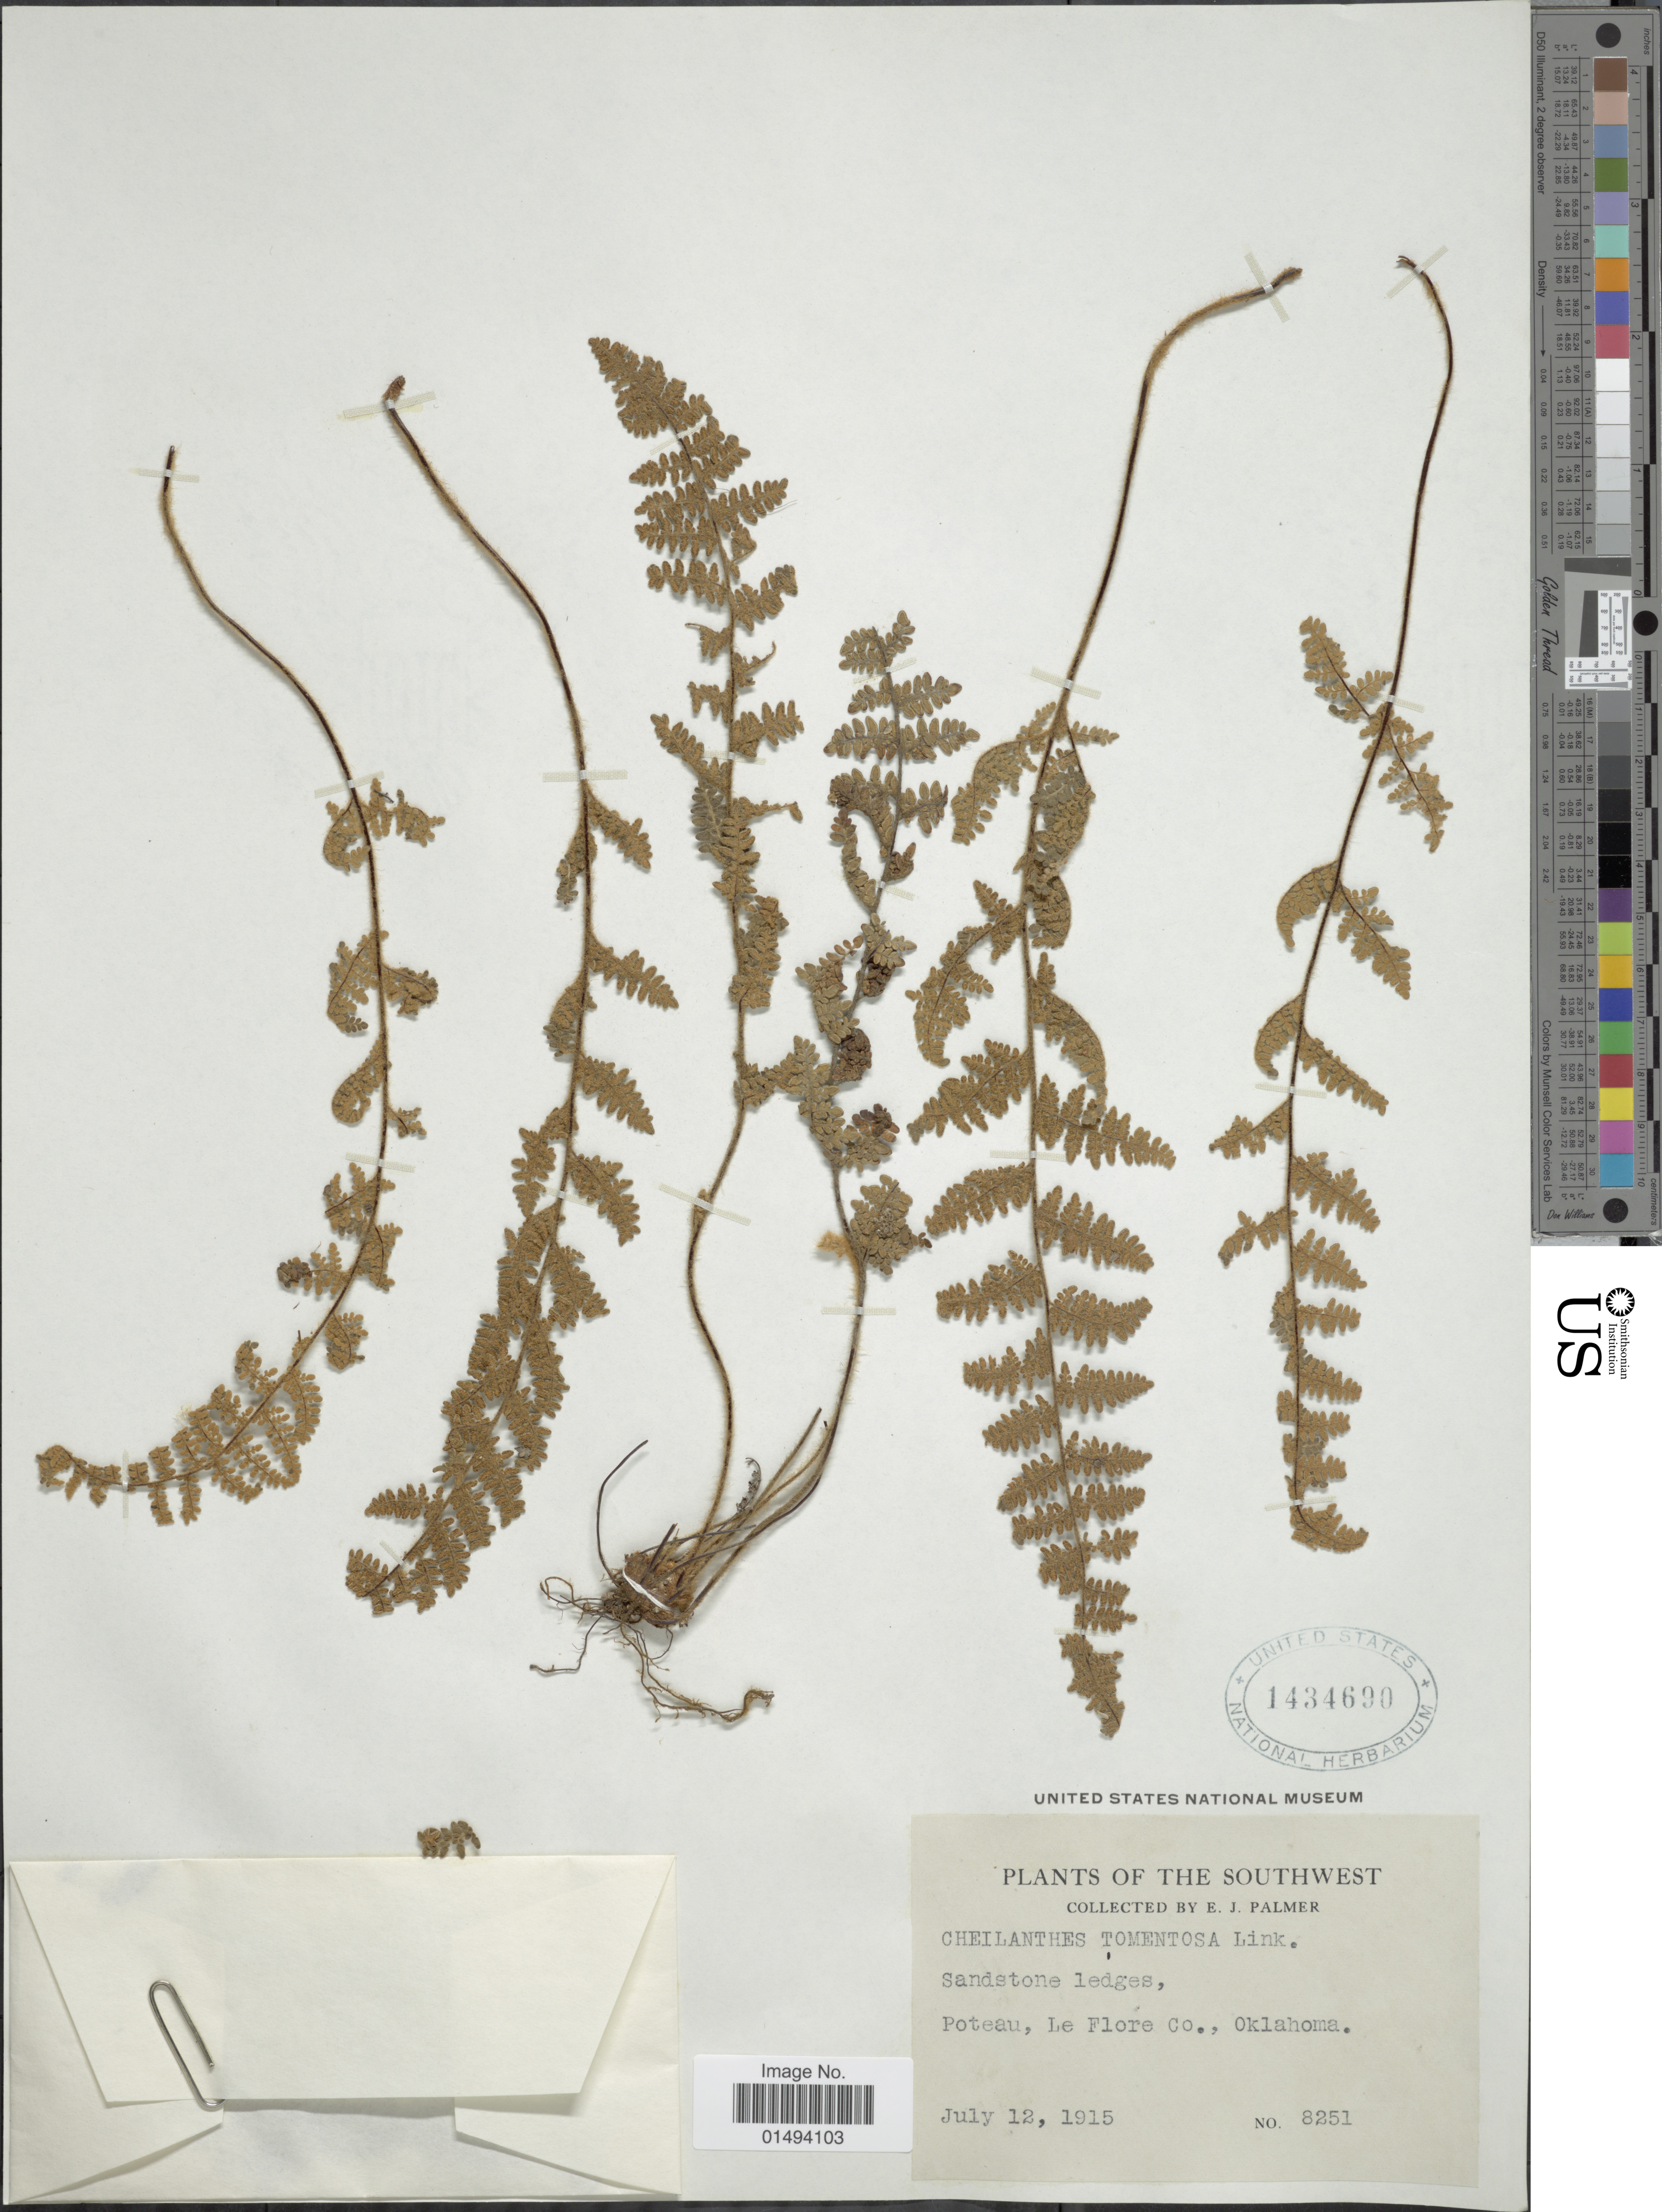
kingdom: Plantae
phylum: Tracheophyta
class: Polypodiopsida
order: Polypodiales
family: Pteridaceae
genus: Myriopteris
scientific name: Myriopteris tomentosa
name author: (Link) Fée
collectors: E. J. Palmer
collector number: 8251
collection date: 1915-07-12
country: United States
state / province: Oklahoma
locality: Southwest, Sandstone ledges, Poteau, Le Flore Co.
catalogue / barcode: US 1434690